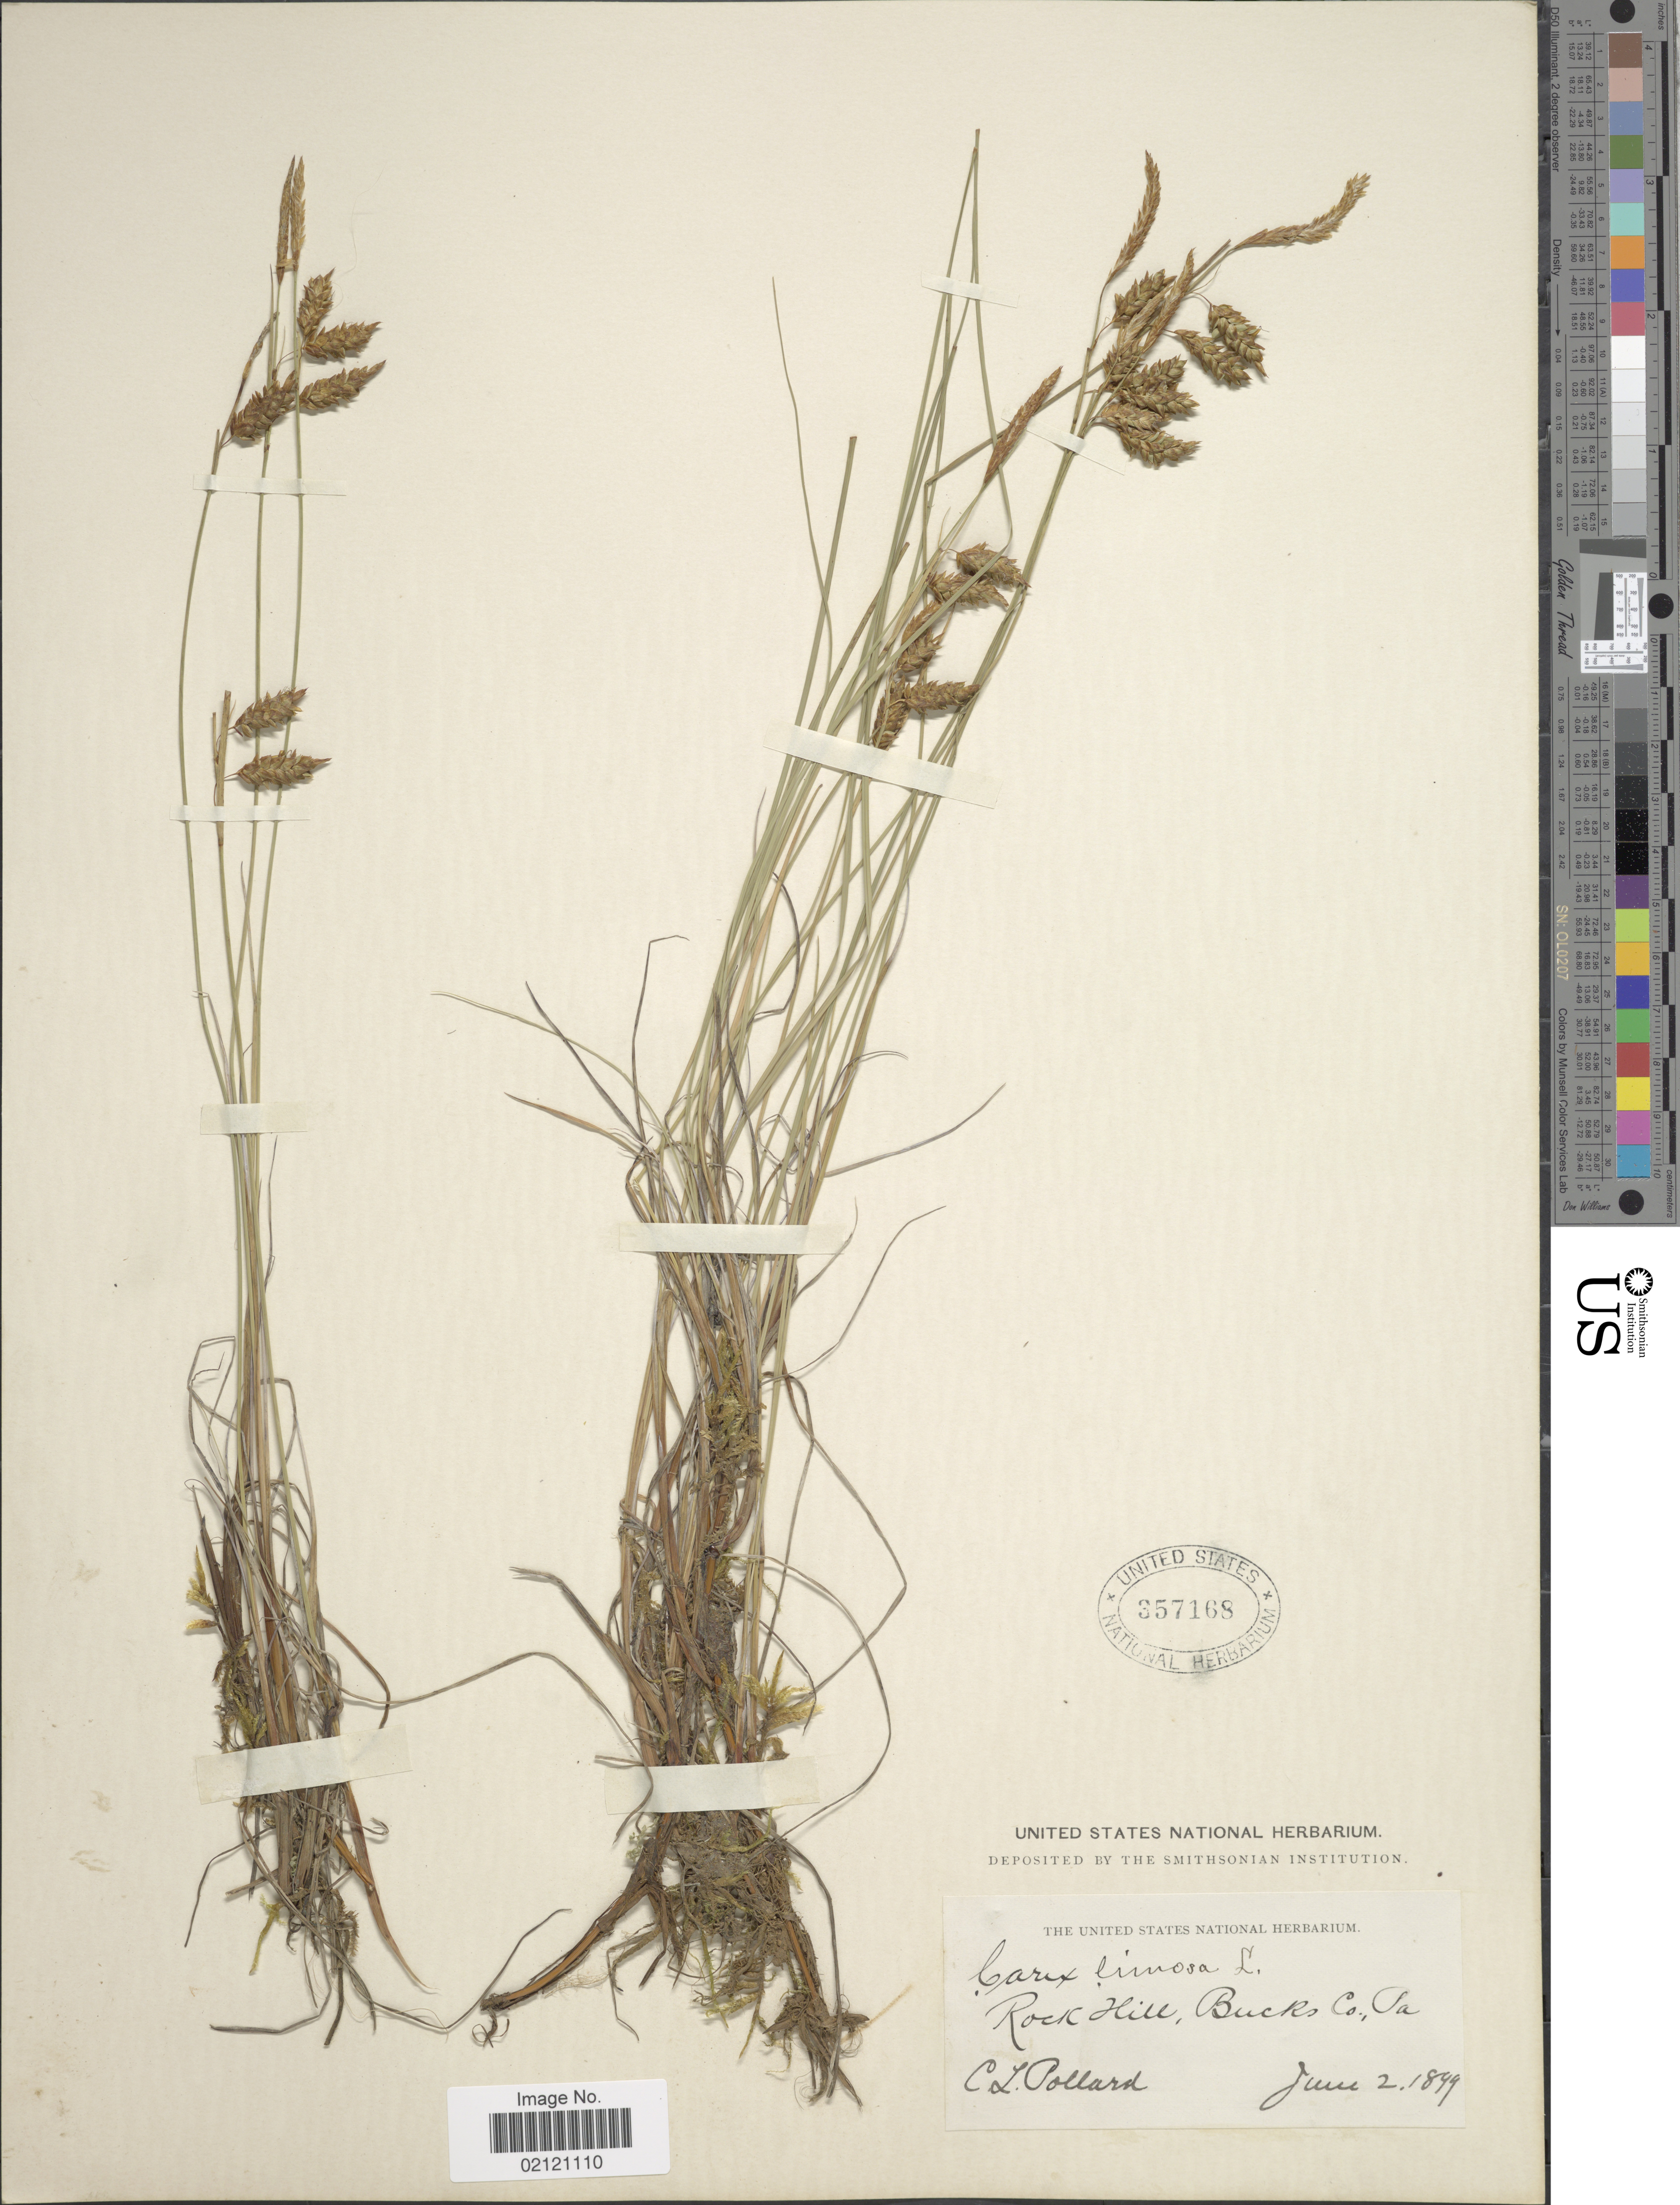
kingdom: Plantae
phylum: Tracheophyta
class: Liliopsida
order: Poales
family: Cyperaceae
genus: Carex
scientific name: Carex limosa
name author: L.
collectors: C. L. Pollard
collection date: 1899-06-02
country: United States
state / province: Pennsylvania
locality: Rock Hill, Bucks Co.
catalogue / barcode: US 357168